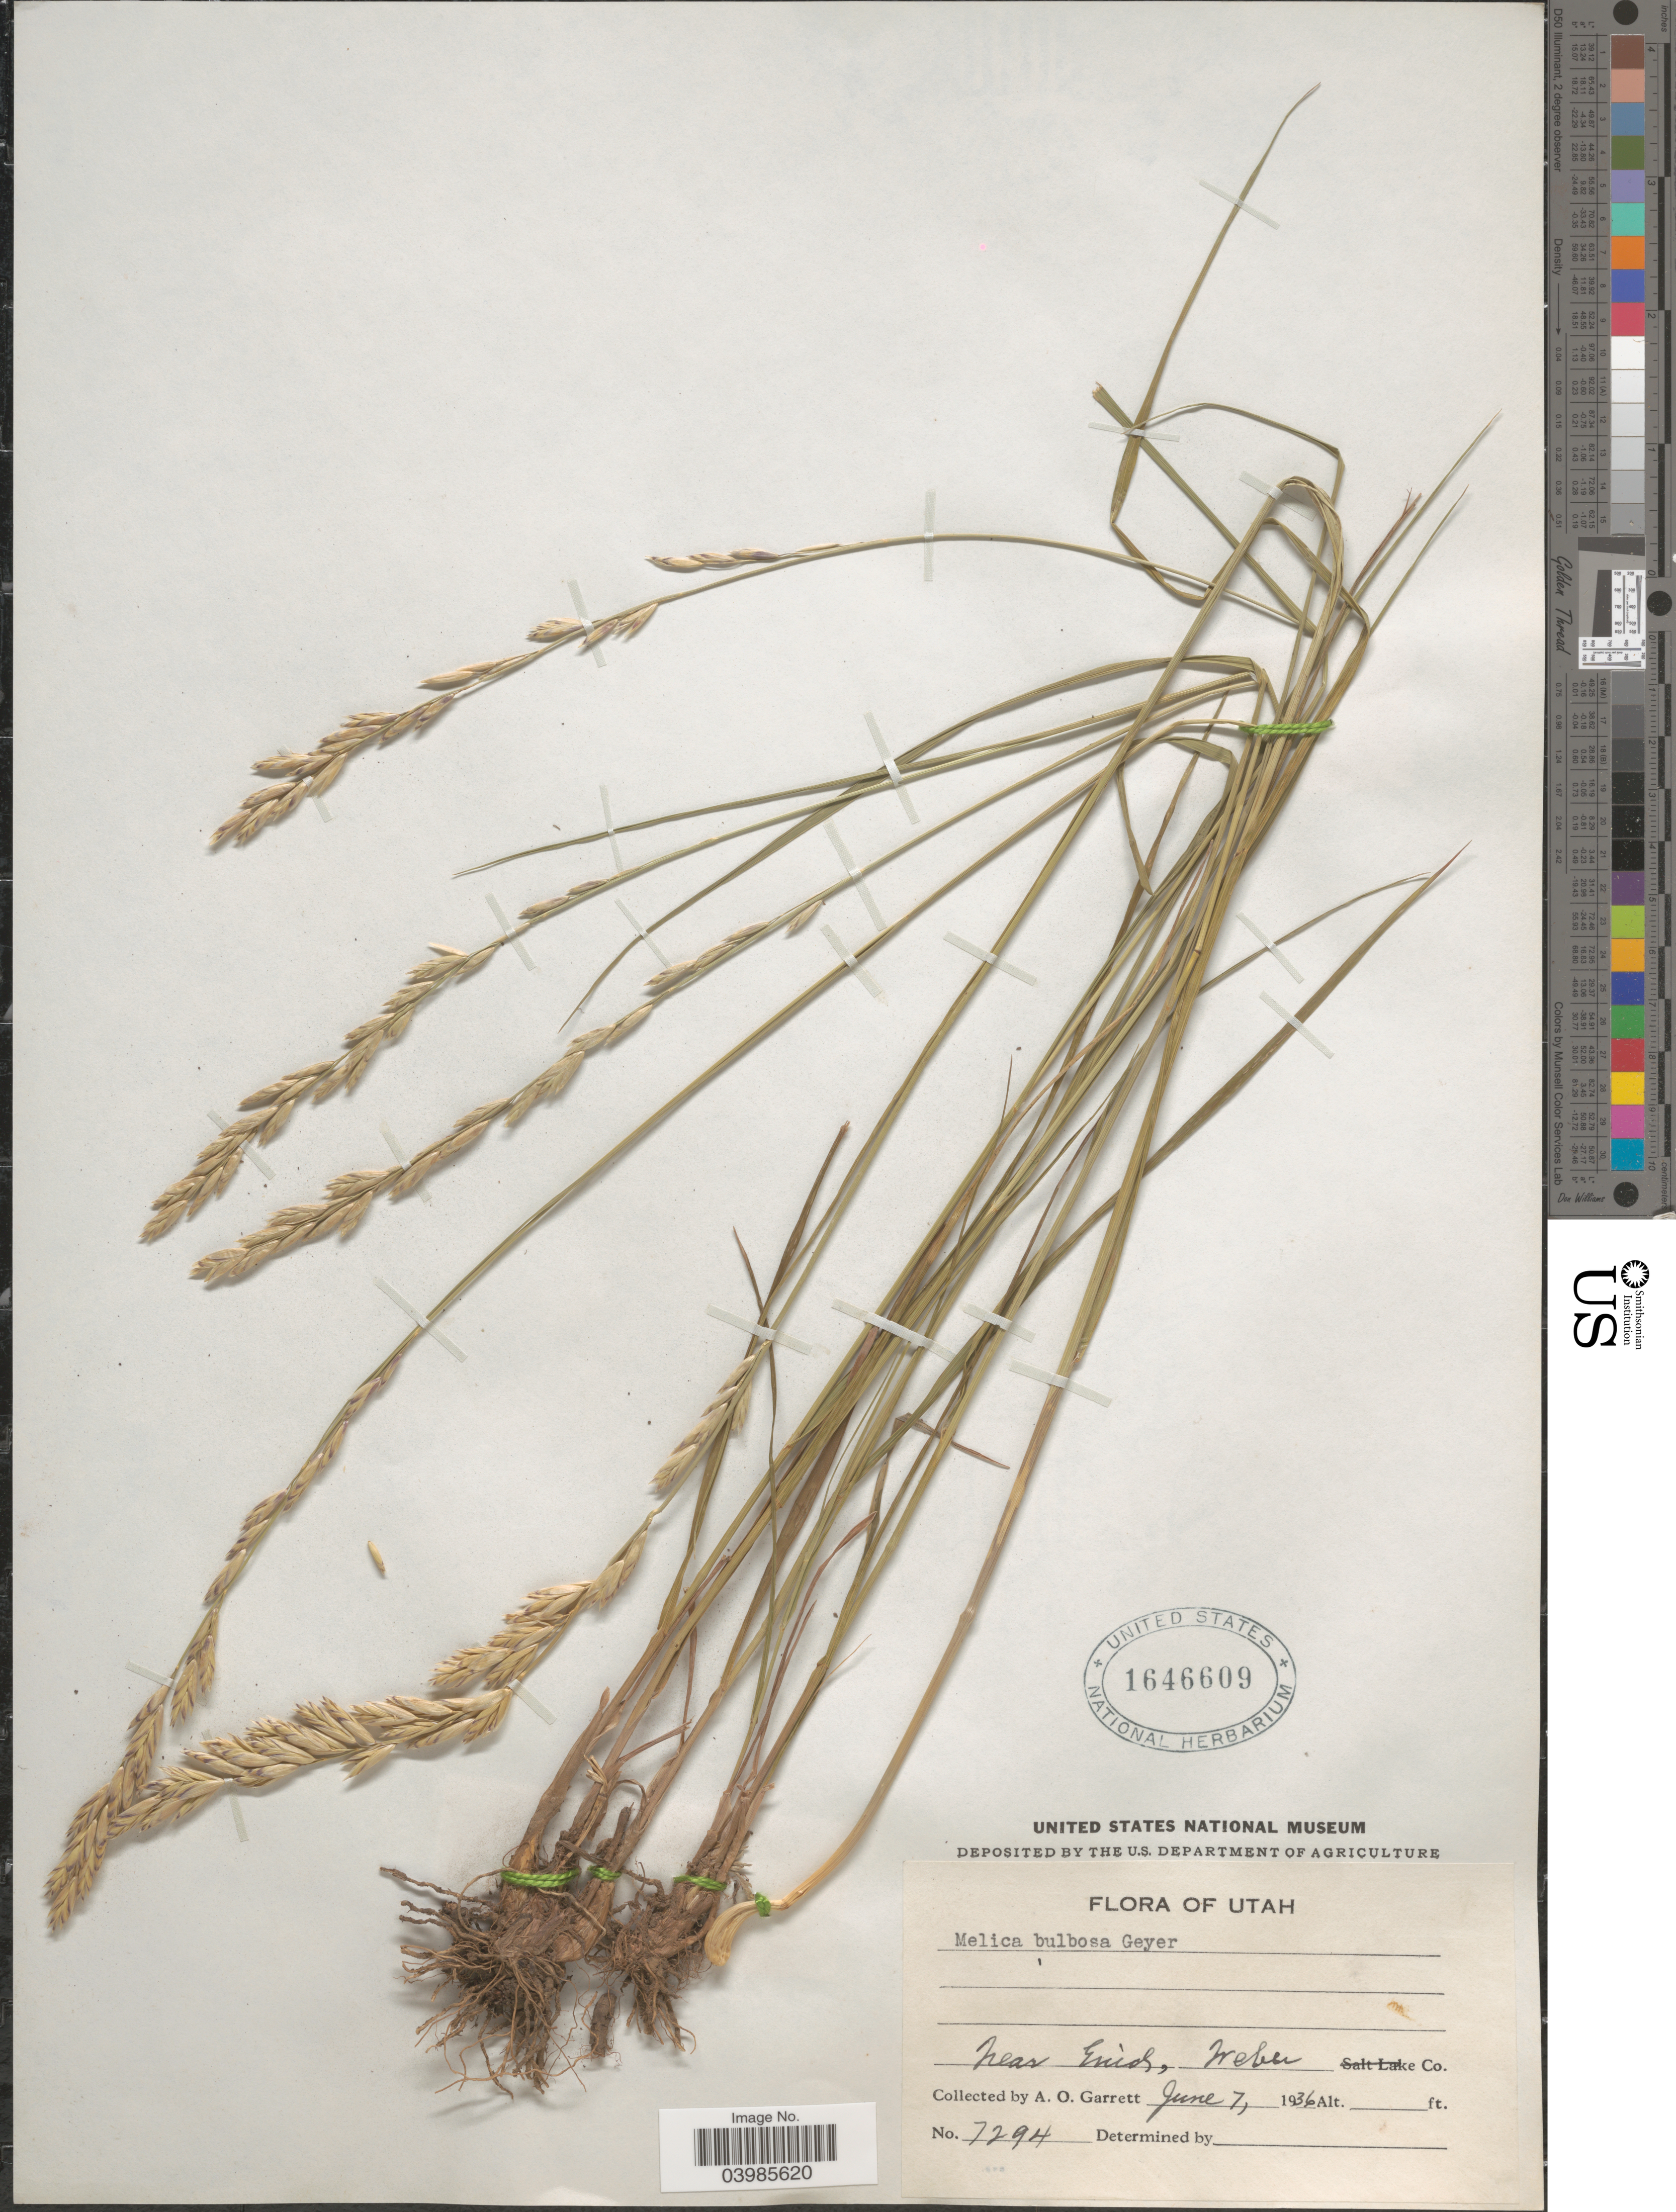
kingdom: Plantae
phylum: Tracheophyta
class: Liliopsida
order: Poales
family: Poaceae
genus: Melica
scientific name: Melica bulbosa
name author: Geyer ex Porter & J.M. Coult.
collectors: A. O. Garrett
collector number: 7294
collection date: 1936-06-07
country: United States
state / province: Utah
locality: Near Enids, Weber Co.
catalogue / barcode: US 1646609